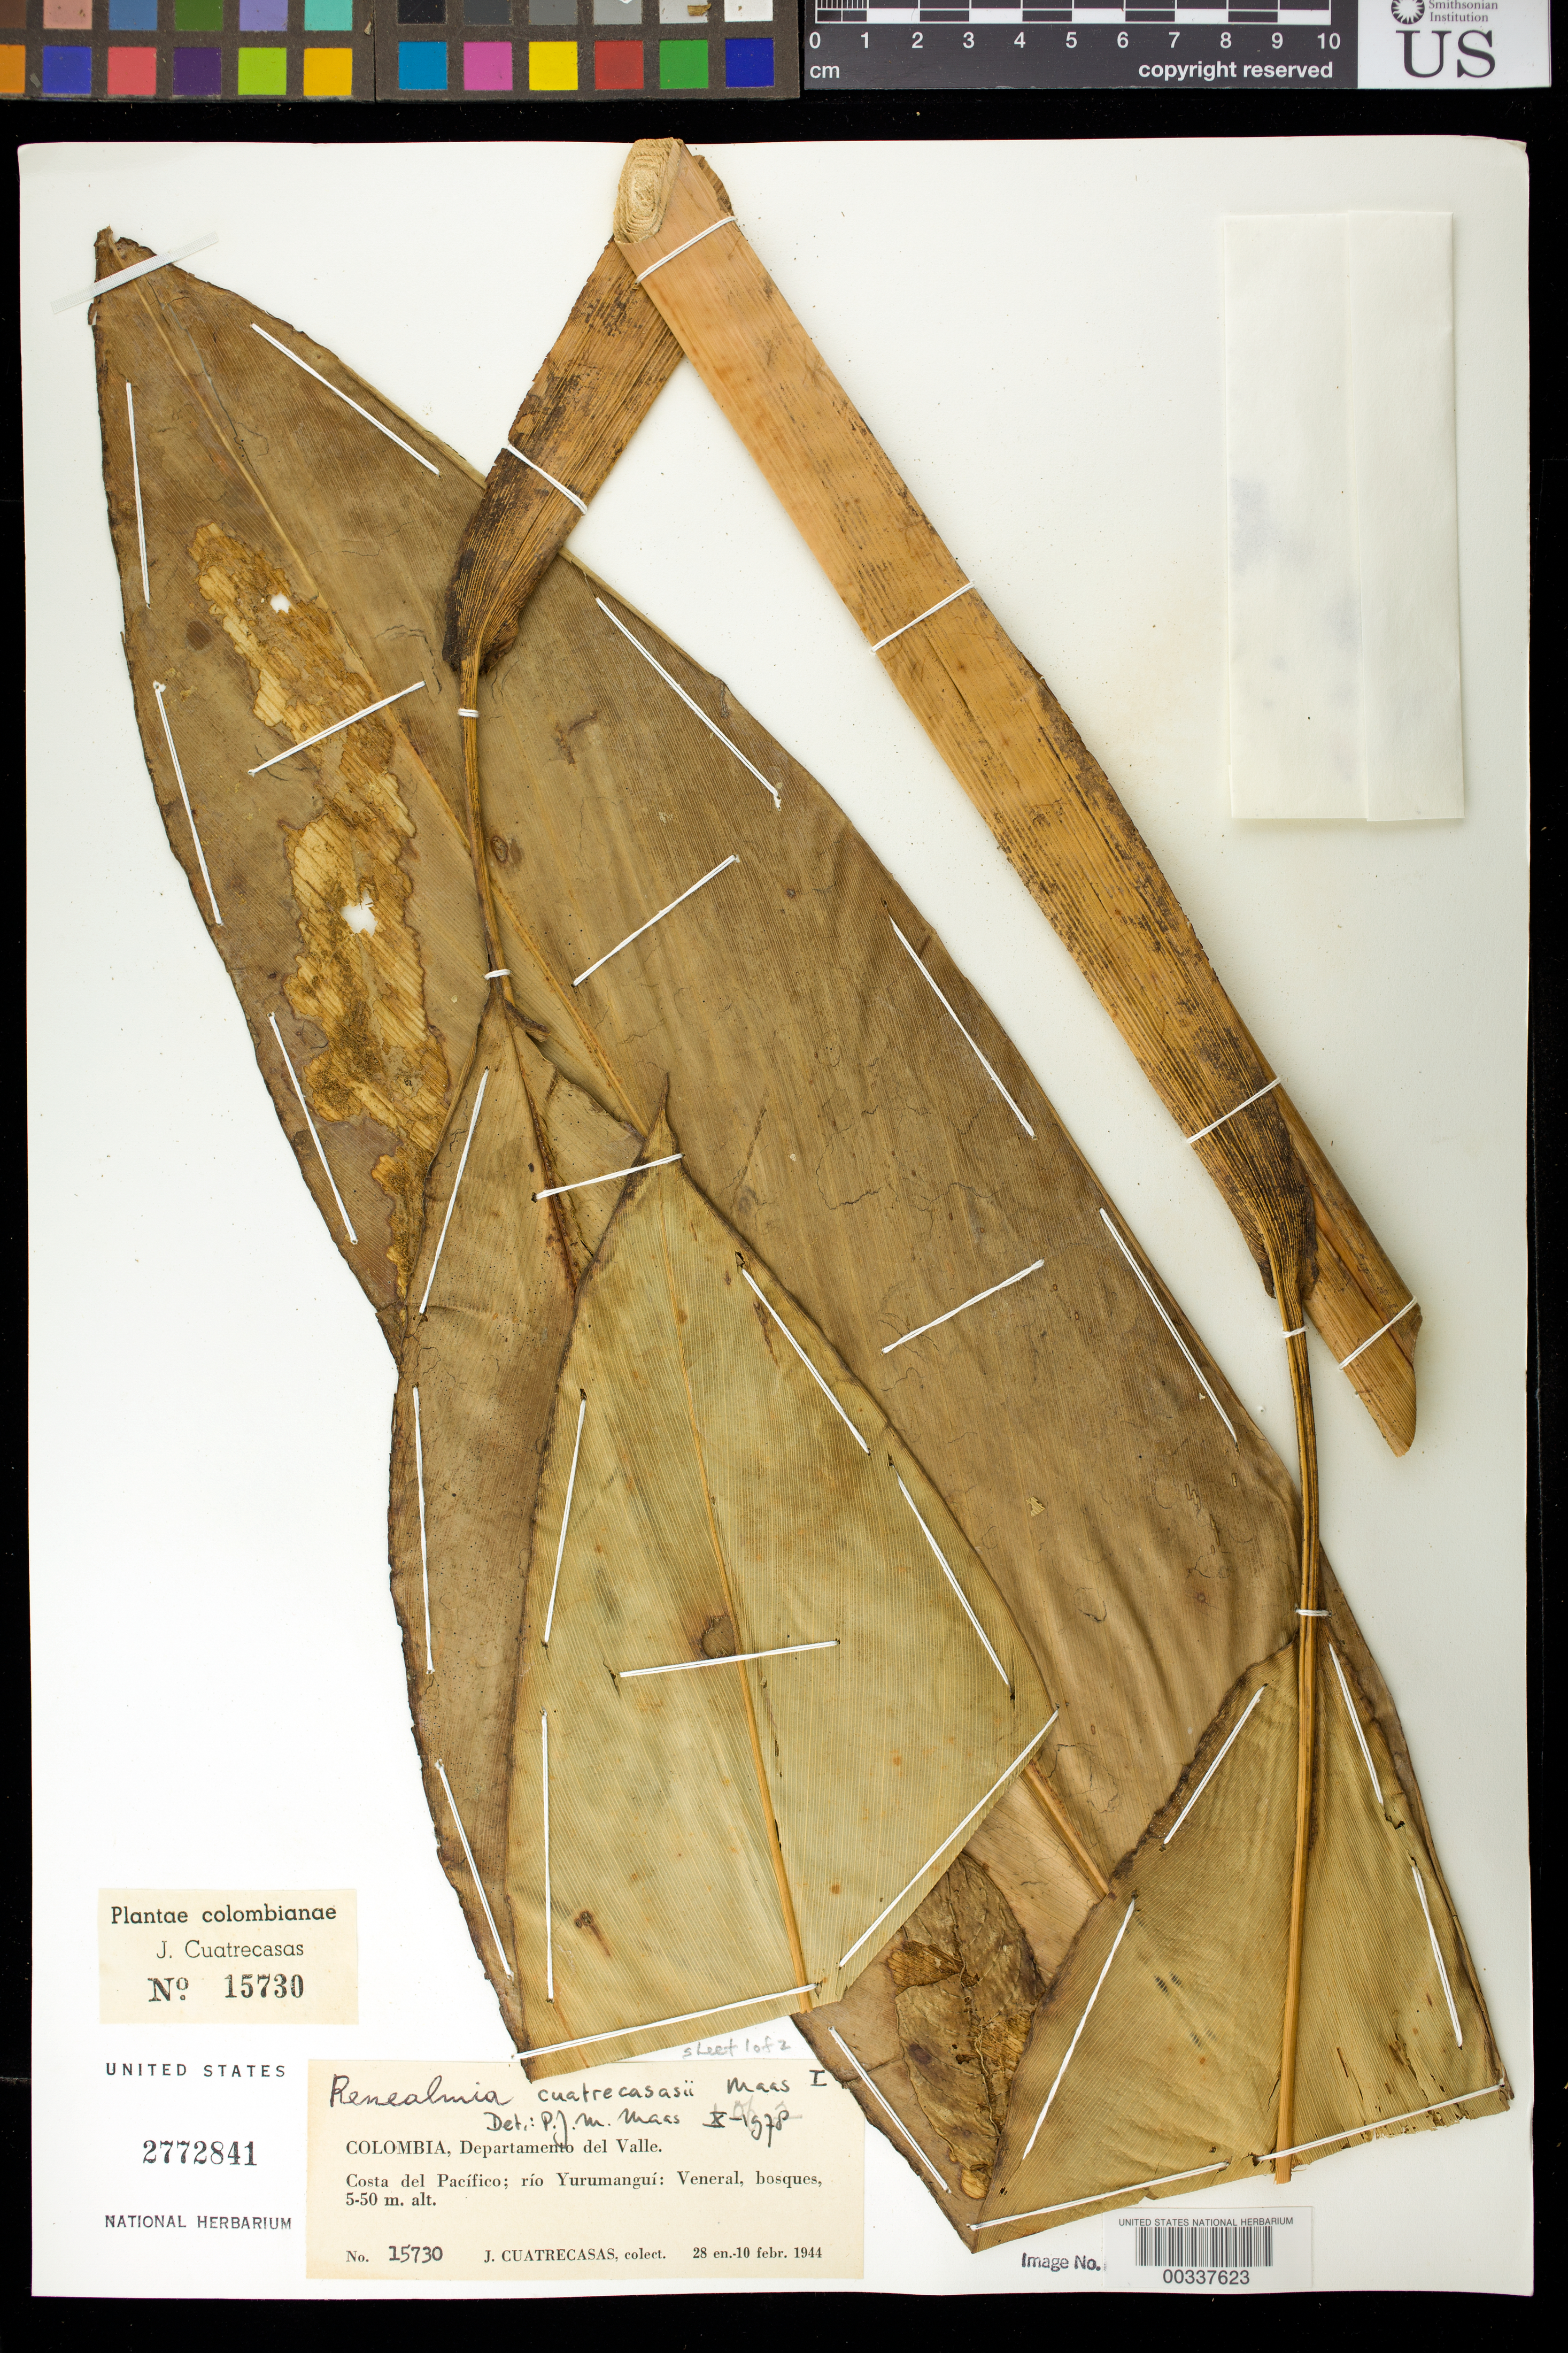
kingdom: Plantae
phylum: Tracheophyta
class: Liliopsida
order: Zingiberales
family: Zingiberaceae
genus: Renealmia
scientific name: Renealmia cuatrecasasii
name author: Maas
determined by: Maas, Paul J. M.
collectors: J. Cuatrecasas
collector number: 15730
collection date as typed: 28 Jan 1944 to 10 Feb 1944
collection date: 1944-01-28/1944-02-10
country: Colombia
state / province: Valle del Cauca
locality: Costa del Pacifico; Rio Yurumangui: Veneral, Bosques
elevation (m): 5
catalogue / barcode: US 2772841